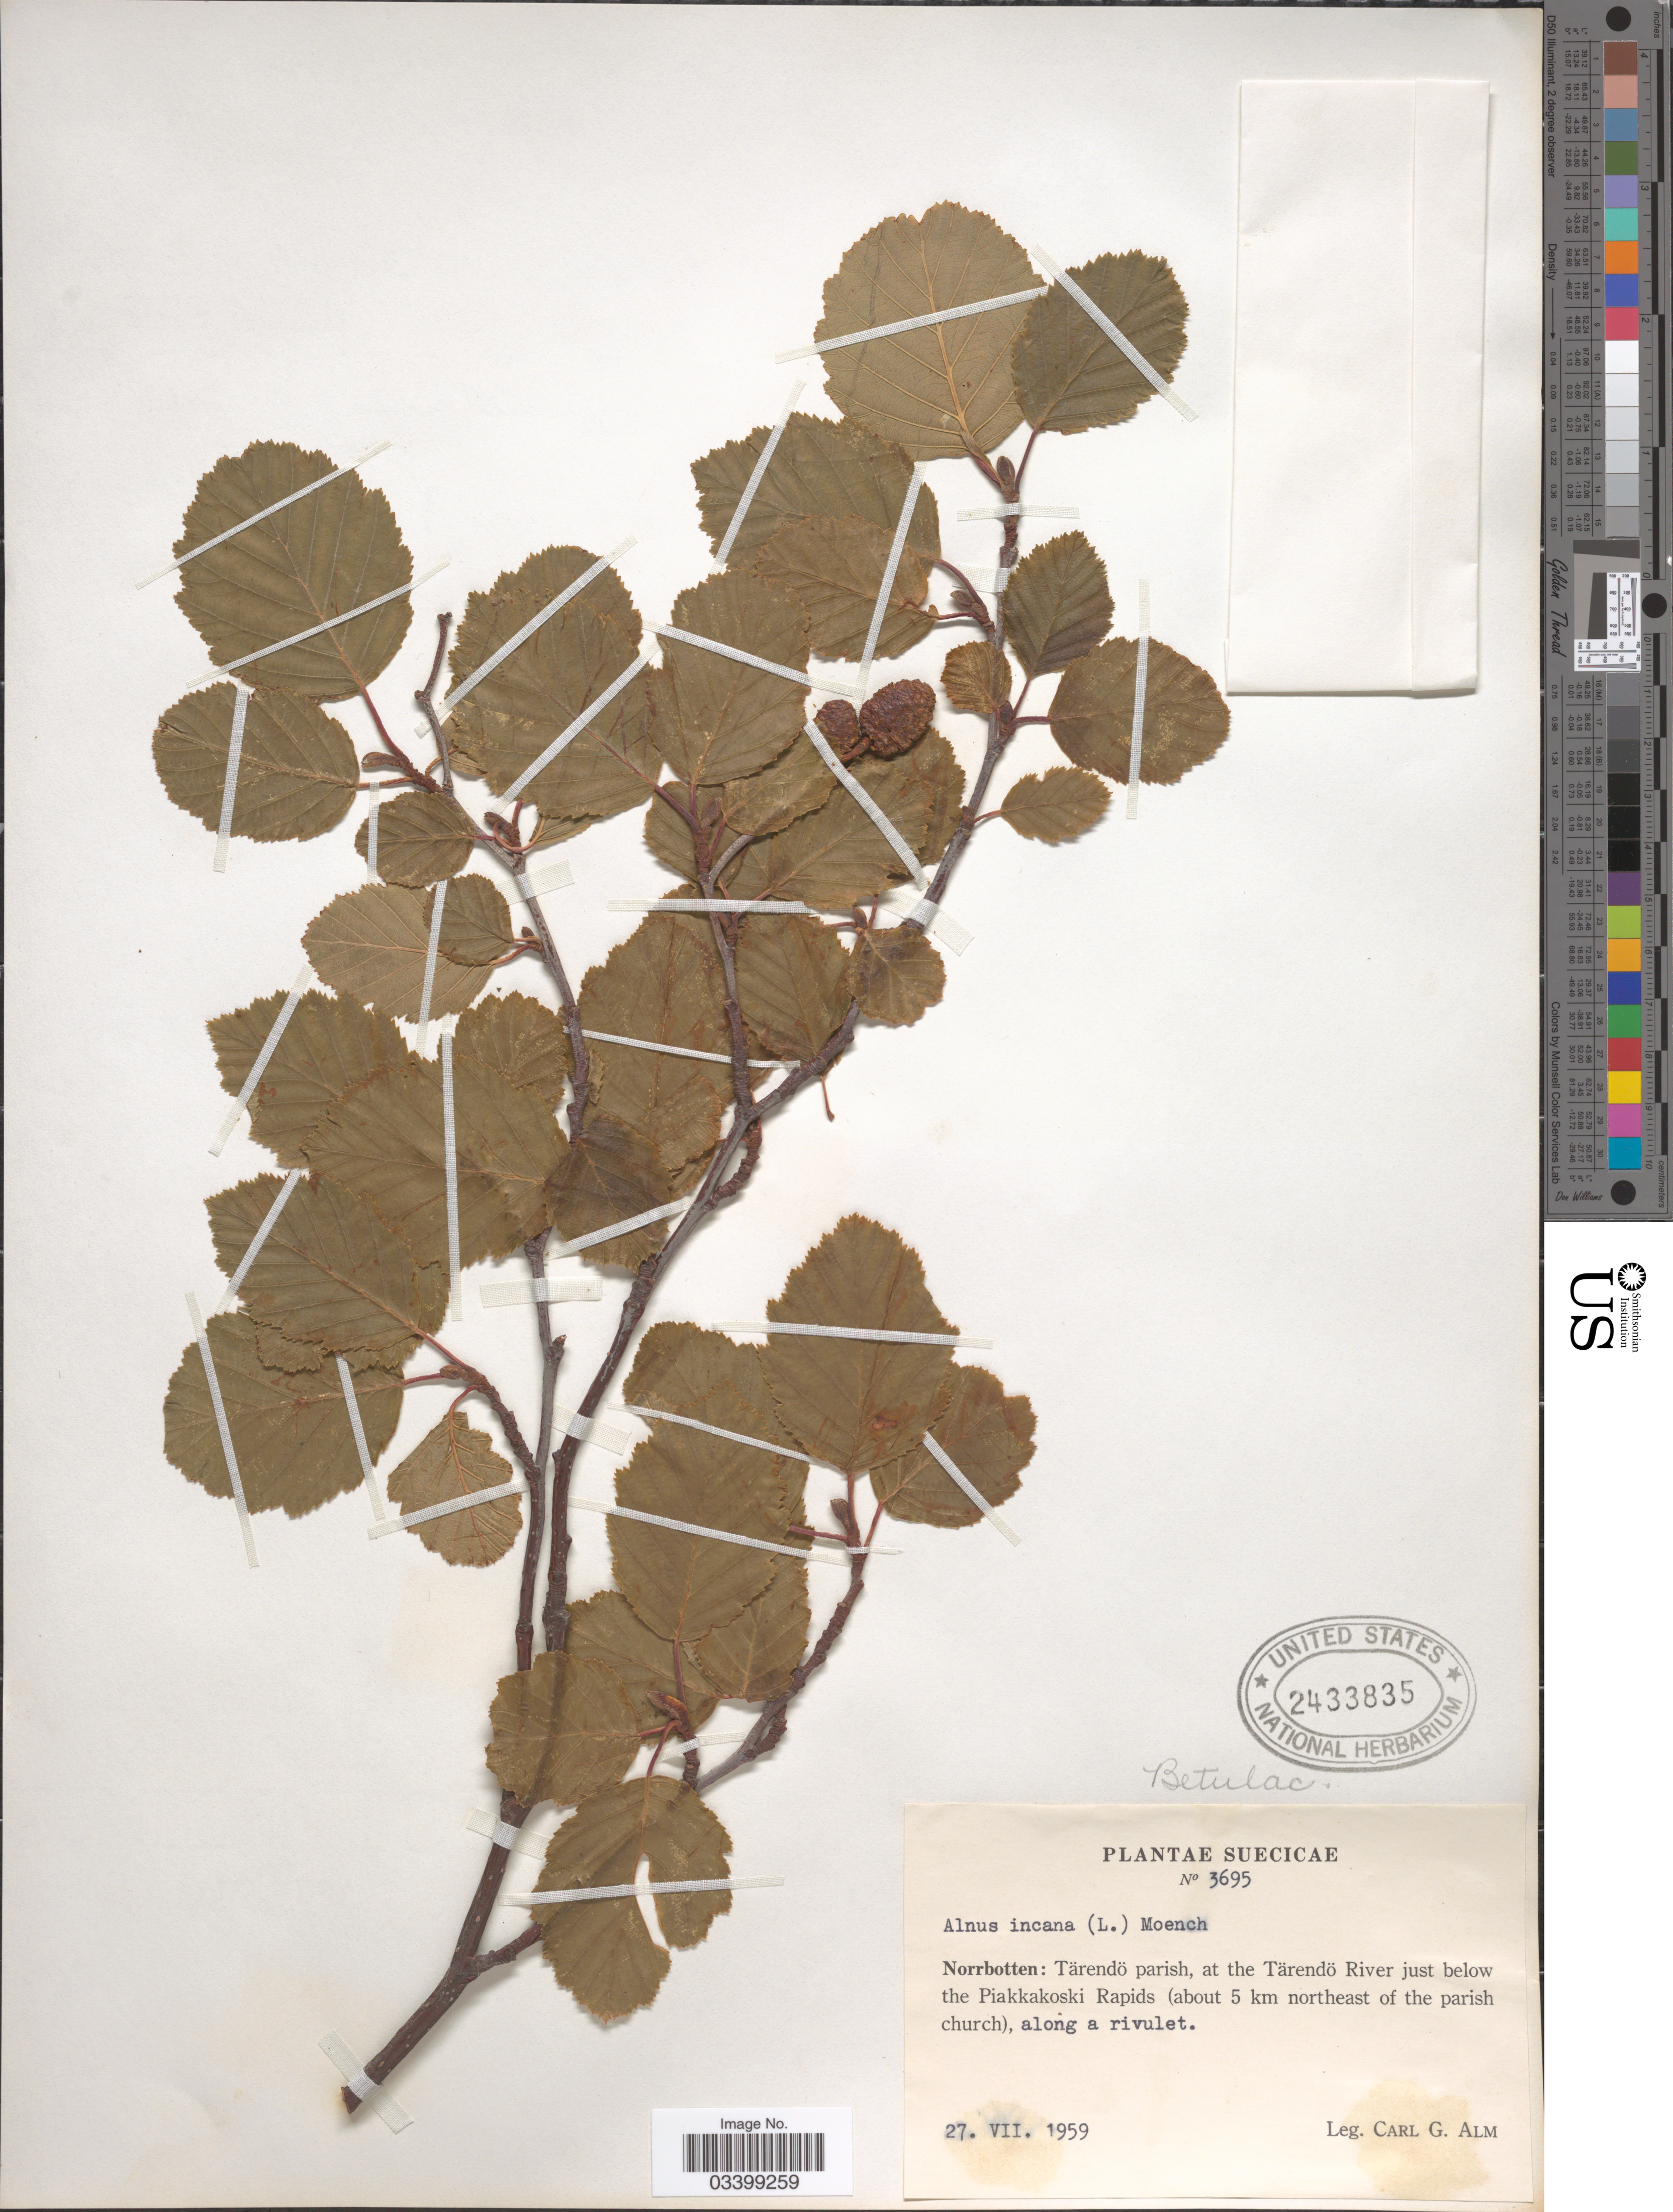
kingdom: Plantae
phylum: Tracheophyta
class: Magnoliopsida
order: Fagales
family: Betulaceae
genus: Alnus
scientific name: Alnus incana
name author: (L.) Moench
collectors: C. G. Alm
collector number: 3695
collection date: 1959-07-27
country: Sweden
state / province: Norrbotten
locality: Suecicae. Norrbotten: Tärendö parish, at the Tärendö River just below the Piakkakoski Rapids (about 5 km northeast of the parish church), along a rivulet.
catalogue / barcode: US 2433835